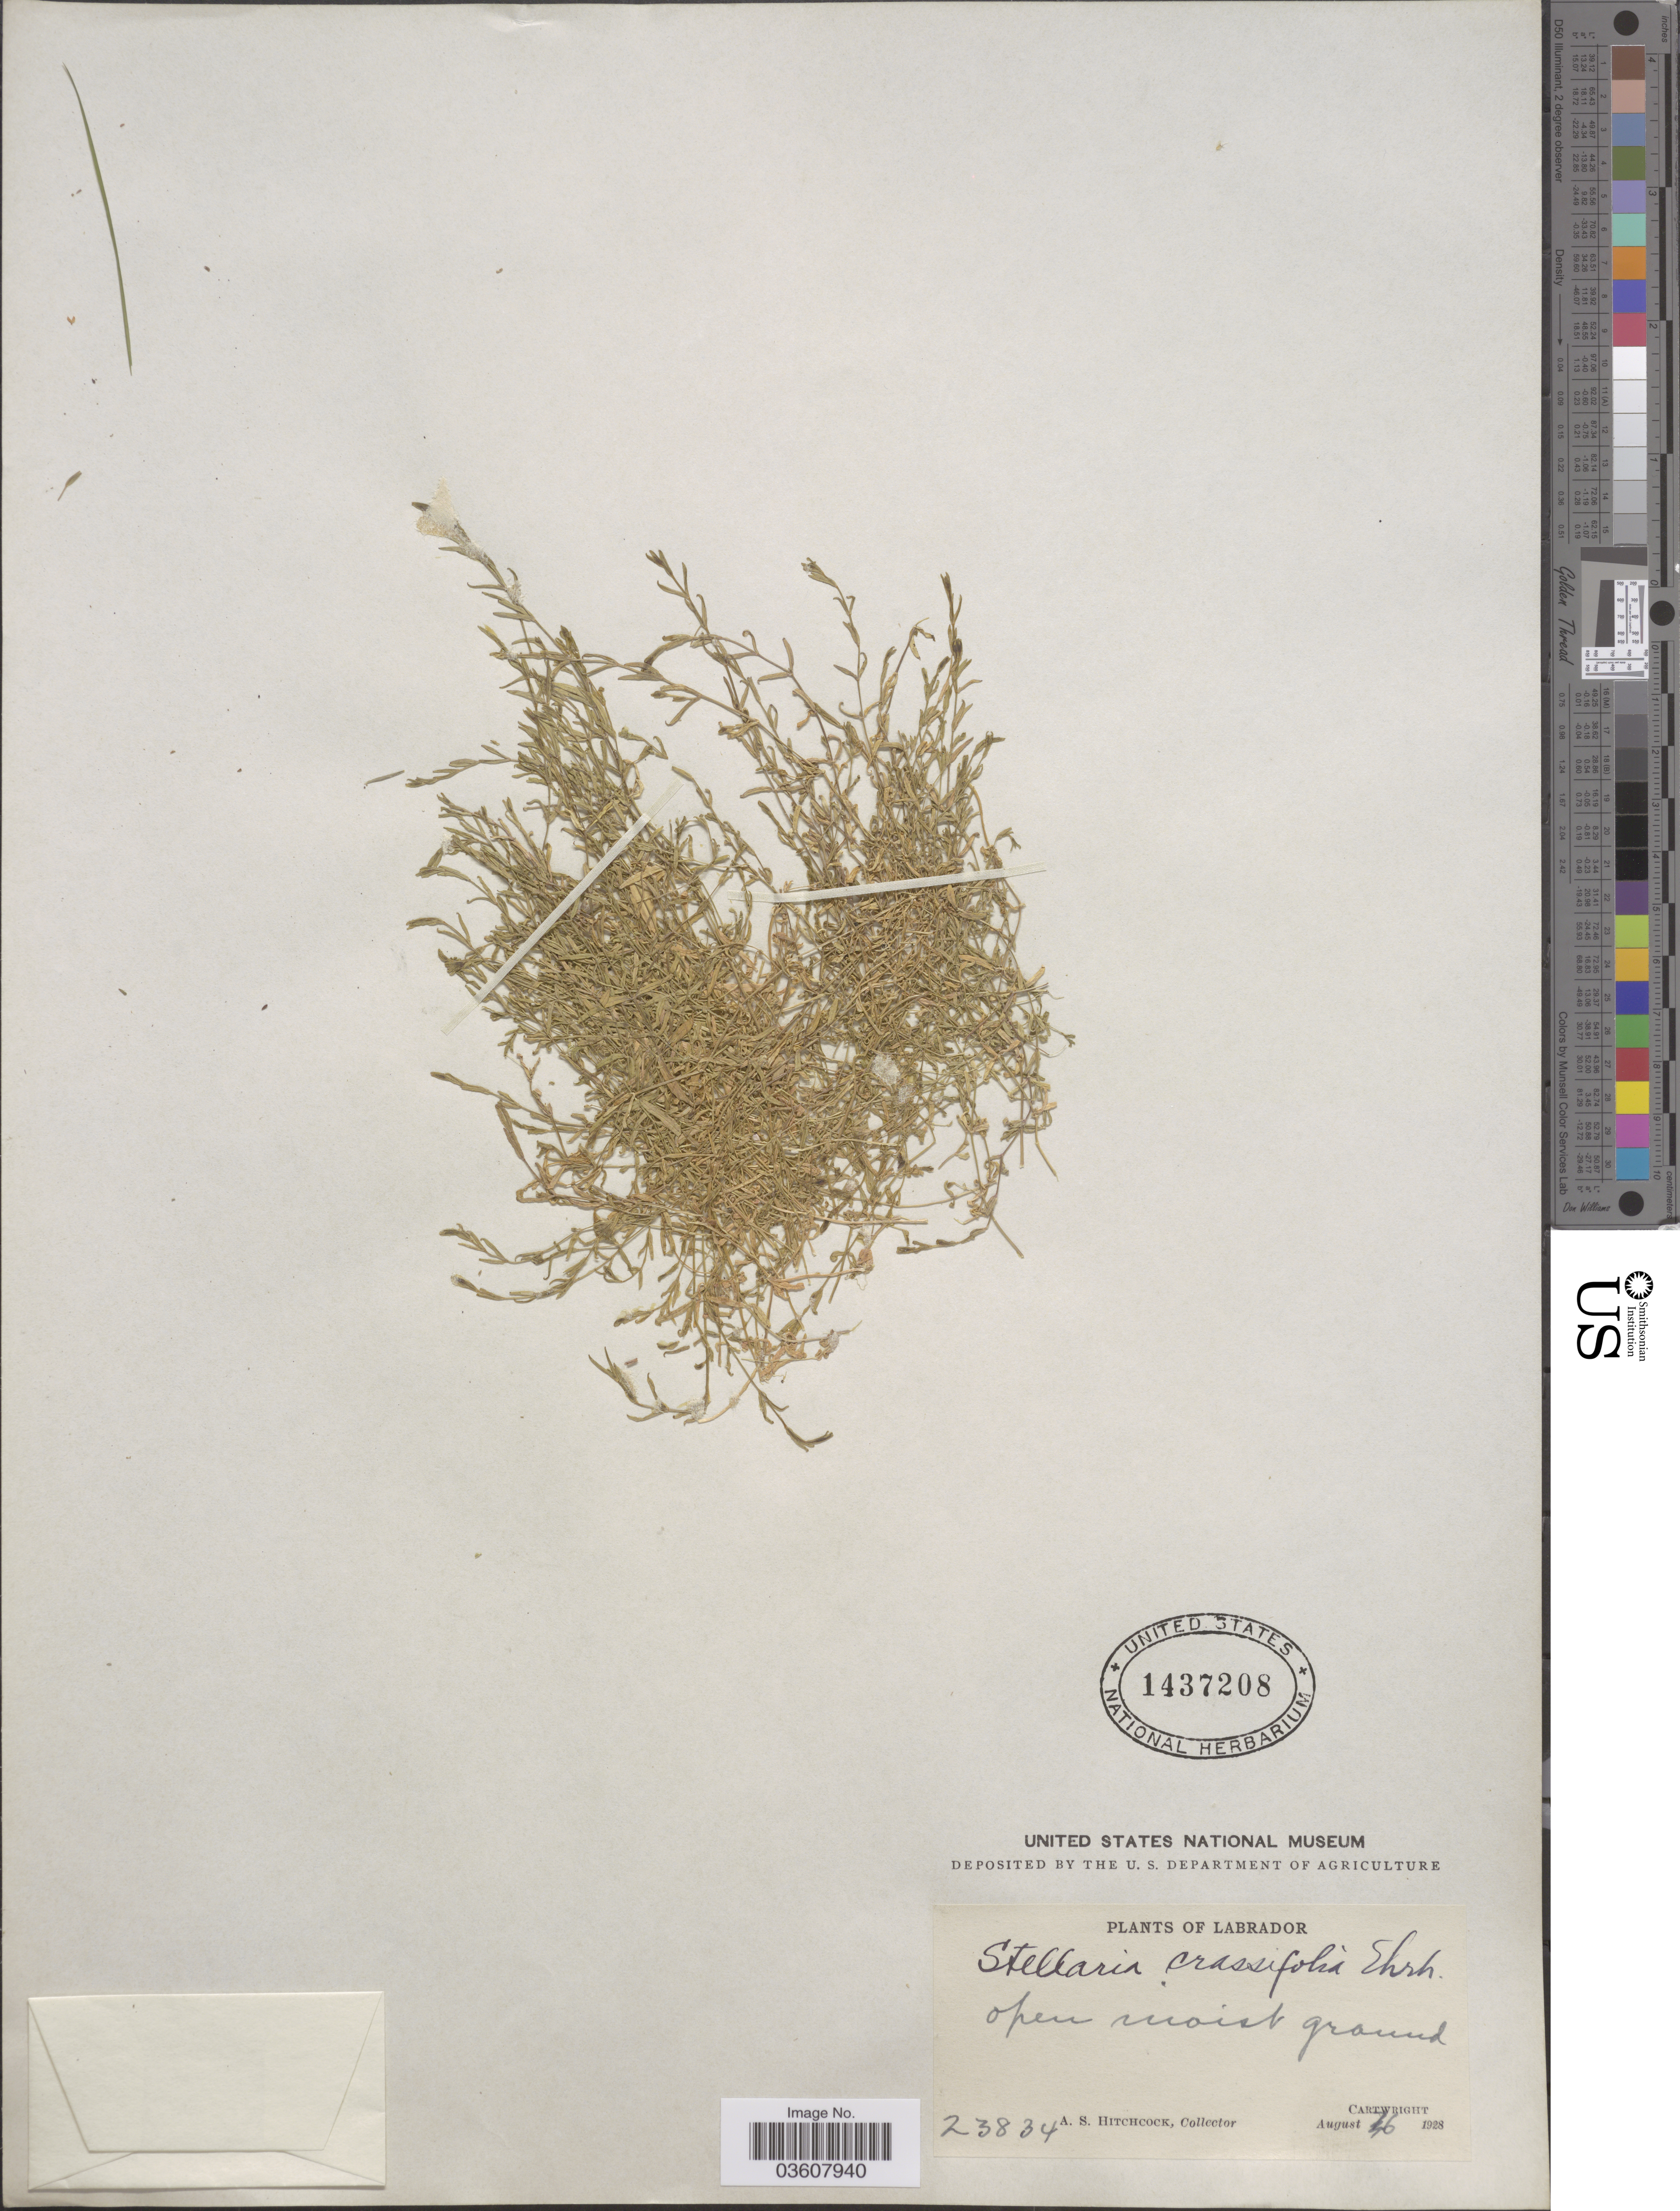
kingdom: Plantae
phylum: Tracheophyta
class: Magnoliopsida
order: Caryophyllales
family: Caryophyllaceae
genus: Stellaria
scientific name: Stellaria crassifolia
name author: Ehrh.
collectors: A. S. Hitchcock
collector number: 23834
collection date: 1928-08-16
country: Canada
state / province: Newfoundland and Labrador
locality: Labrador, open moist ground. Cartwright.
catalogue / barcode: US 1437208